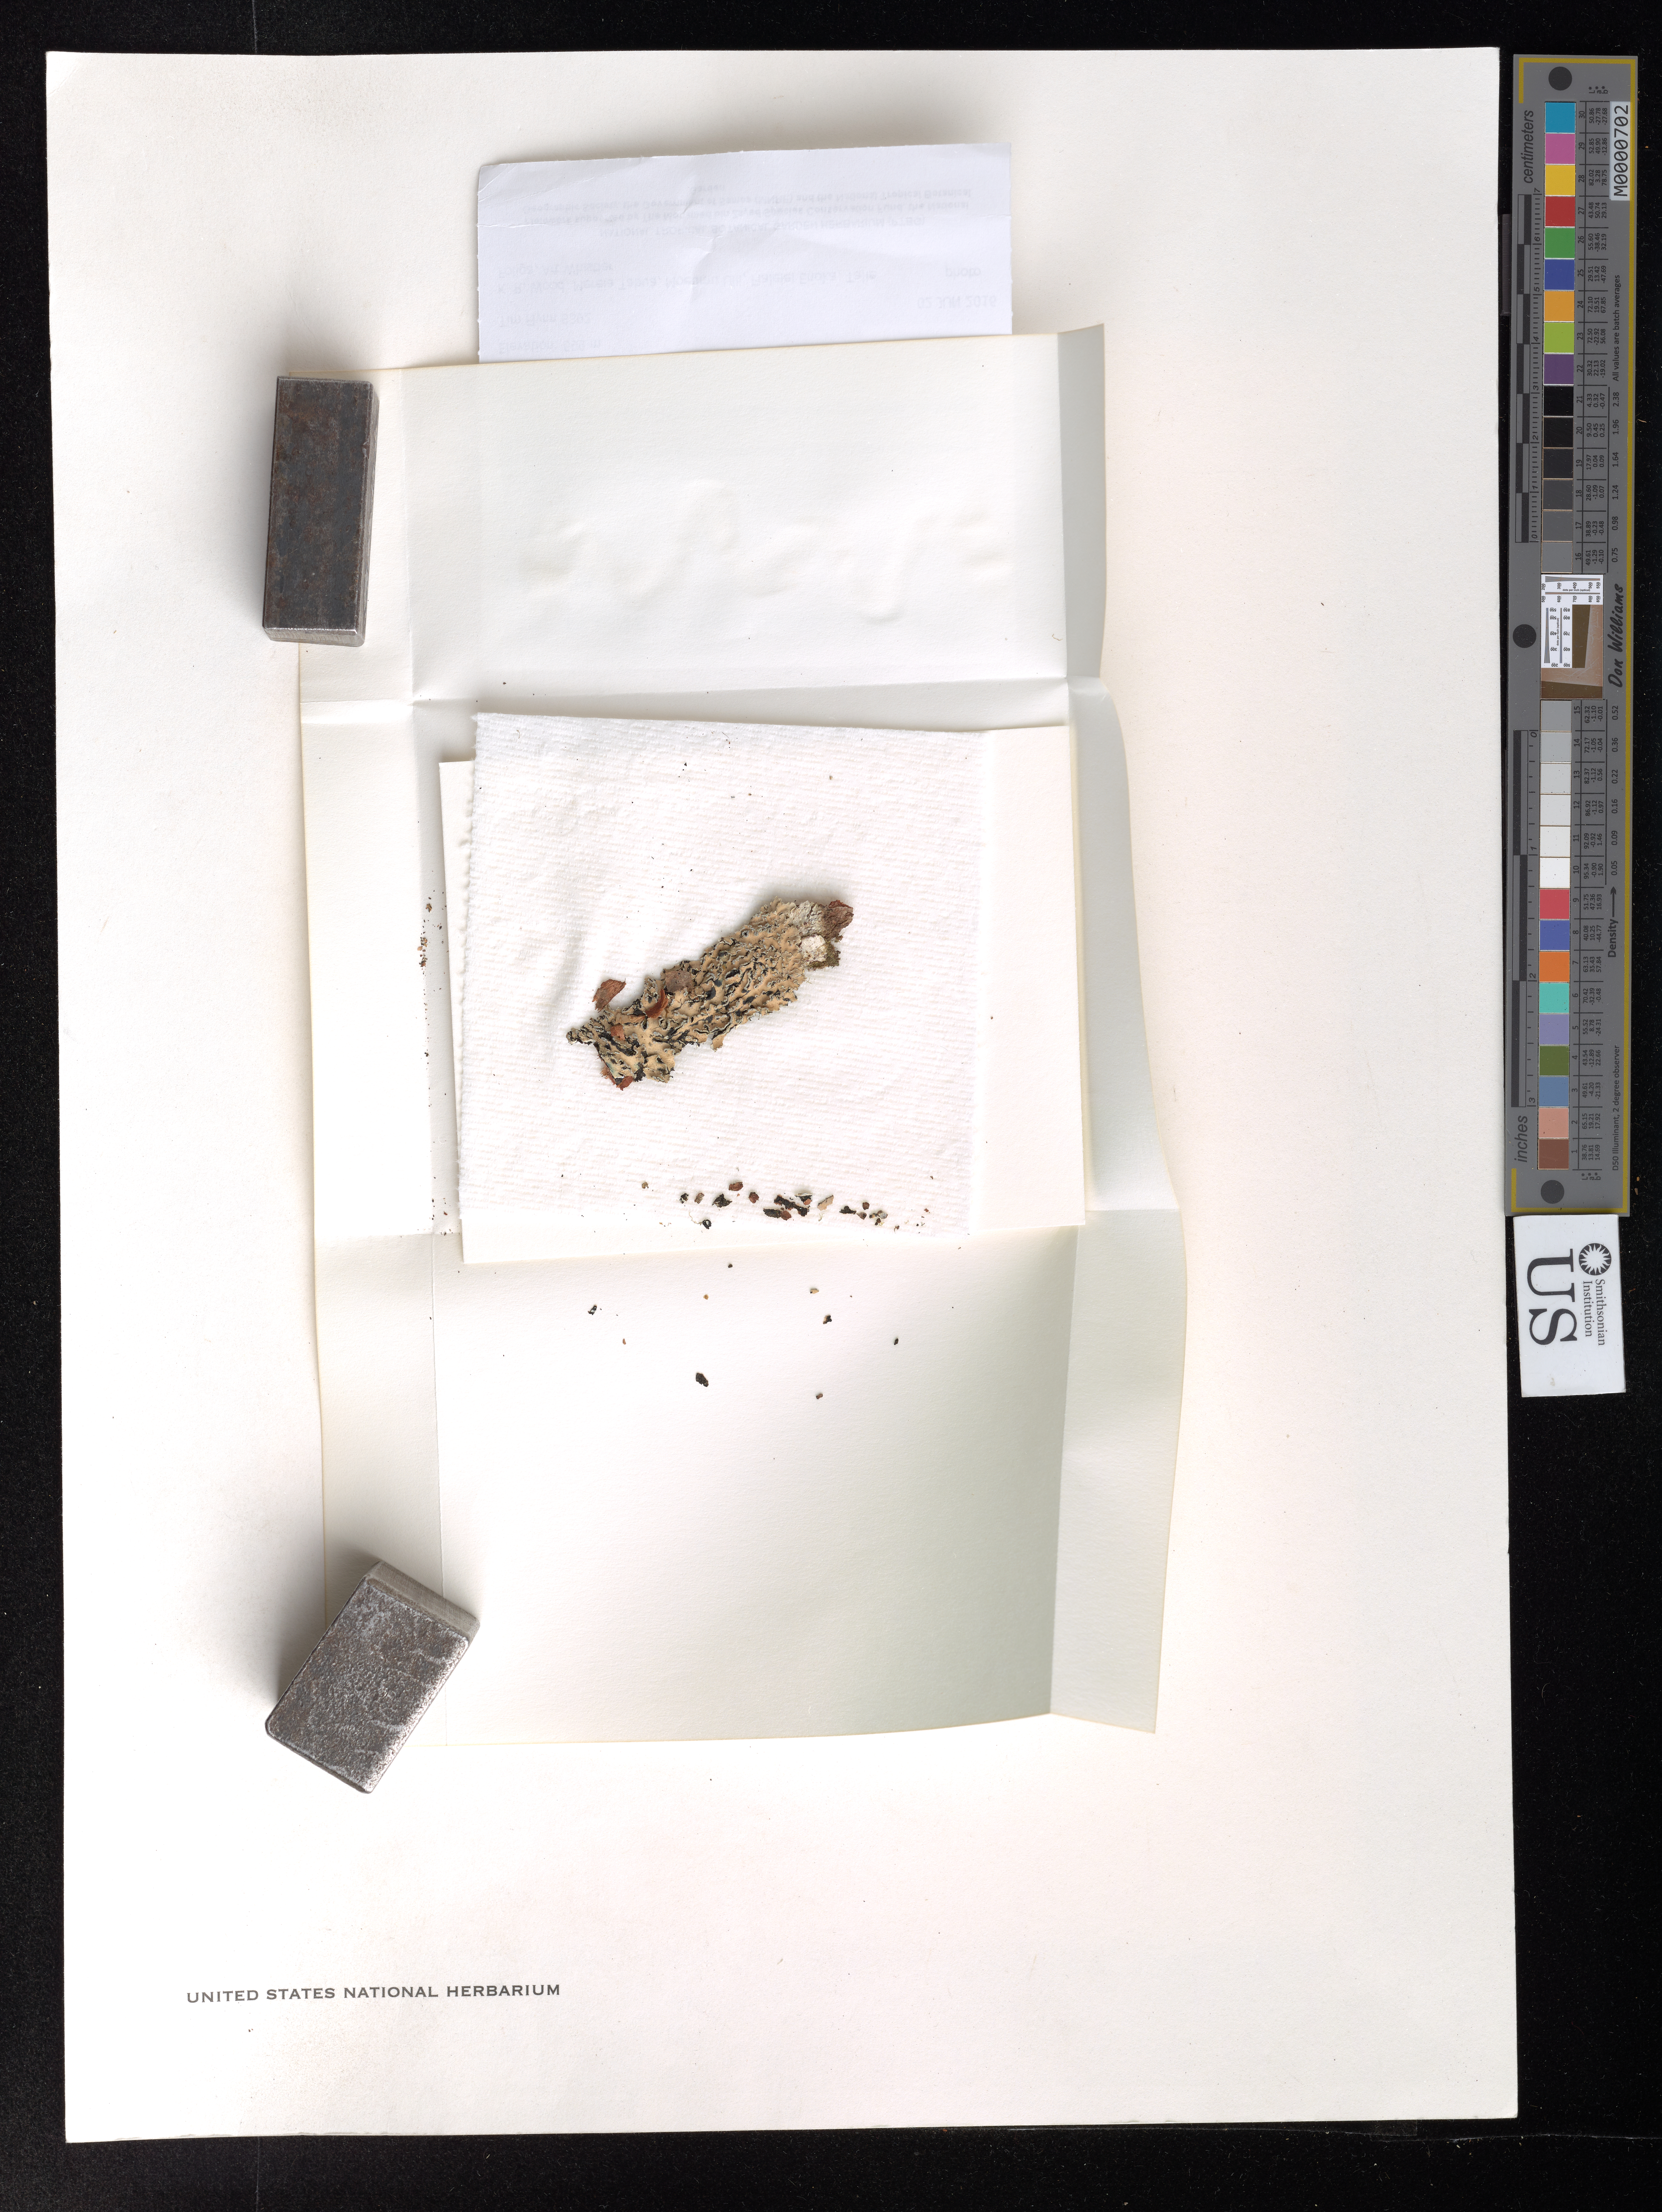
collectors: T. W. Flynn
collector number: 8392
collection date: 2016-06-02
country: Samoa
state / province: Atua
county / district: Upolu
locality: Le Mafa pass. Summit of Mt. Purtavai.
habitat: Disturbed ridge forest dominated by Freycinetia and Oleandra with scattered Weinmannia.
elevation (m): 599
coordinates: -13.956944, -171.608333